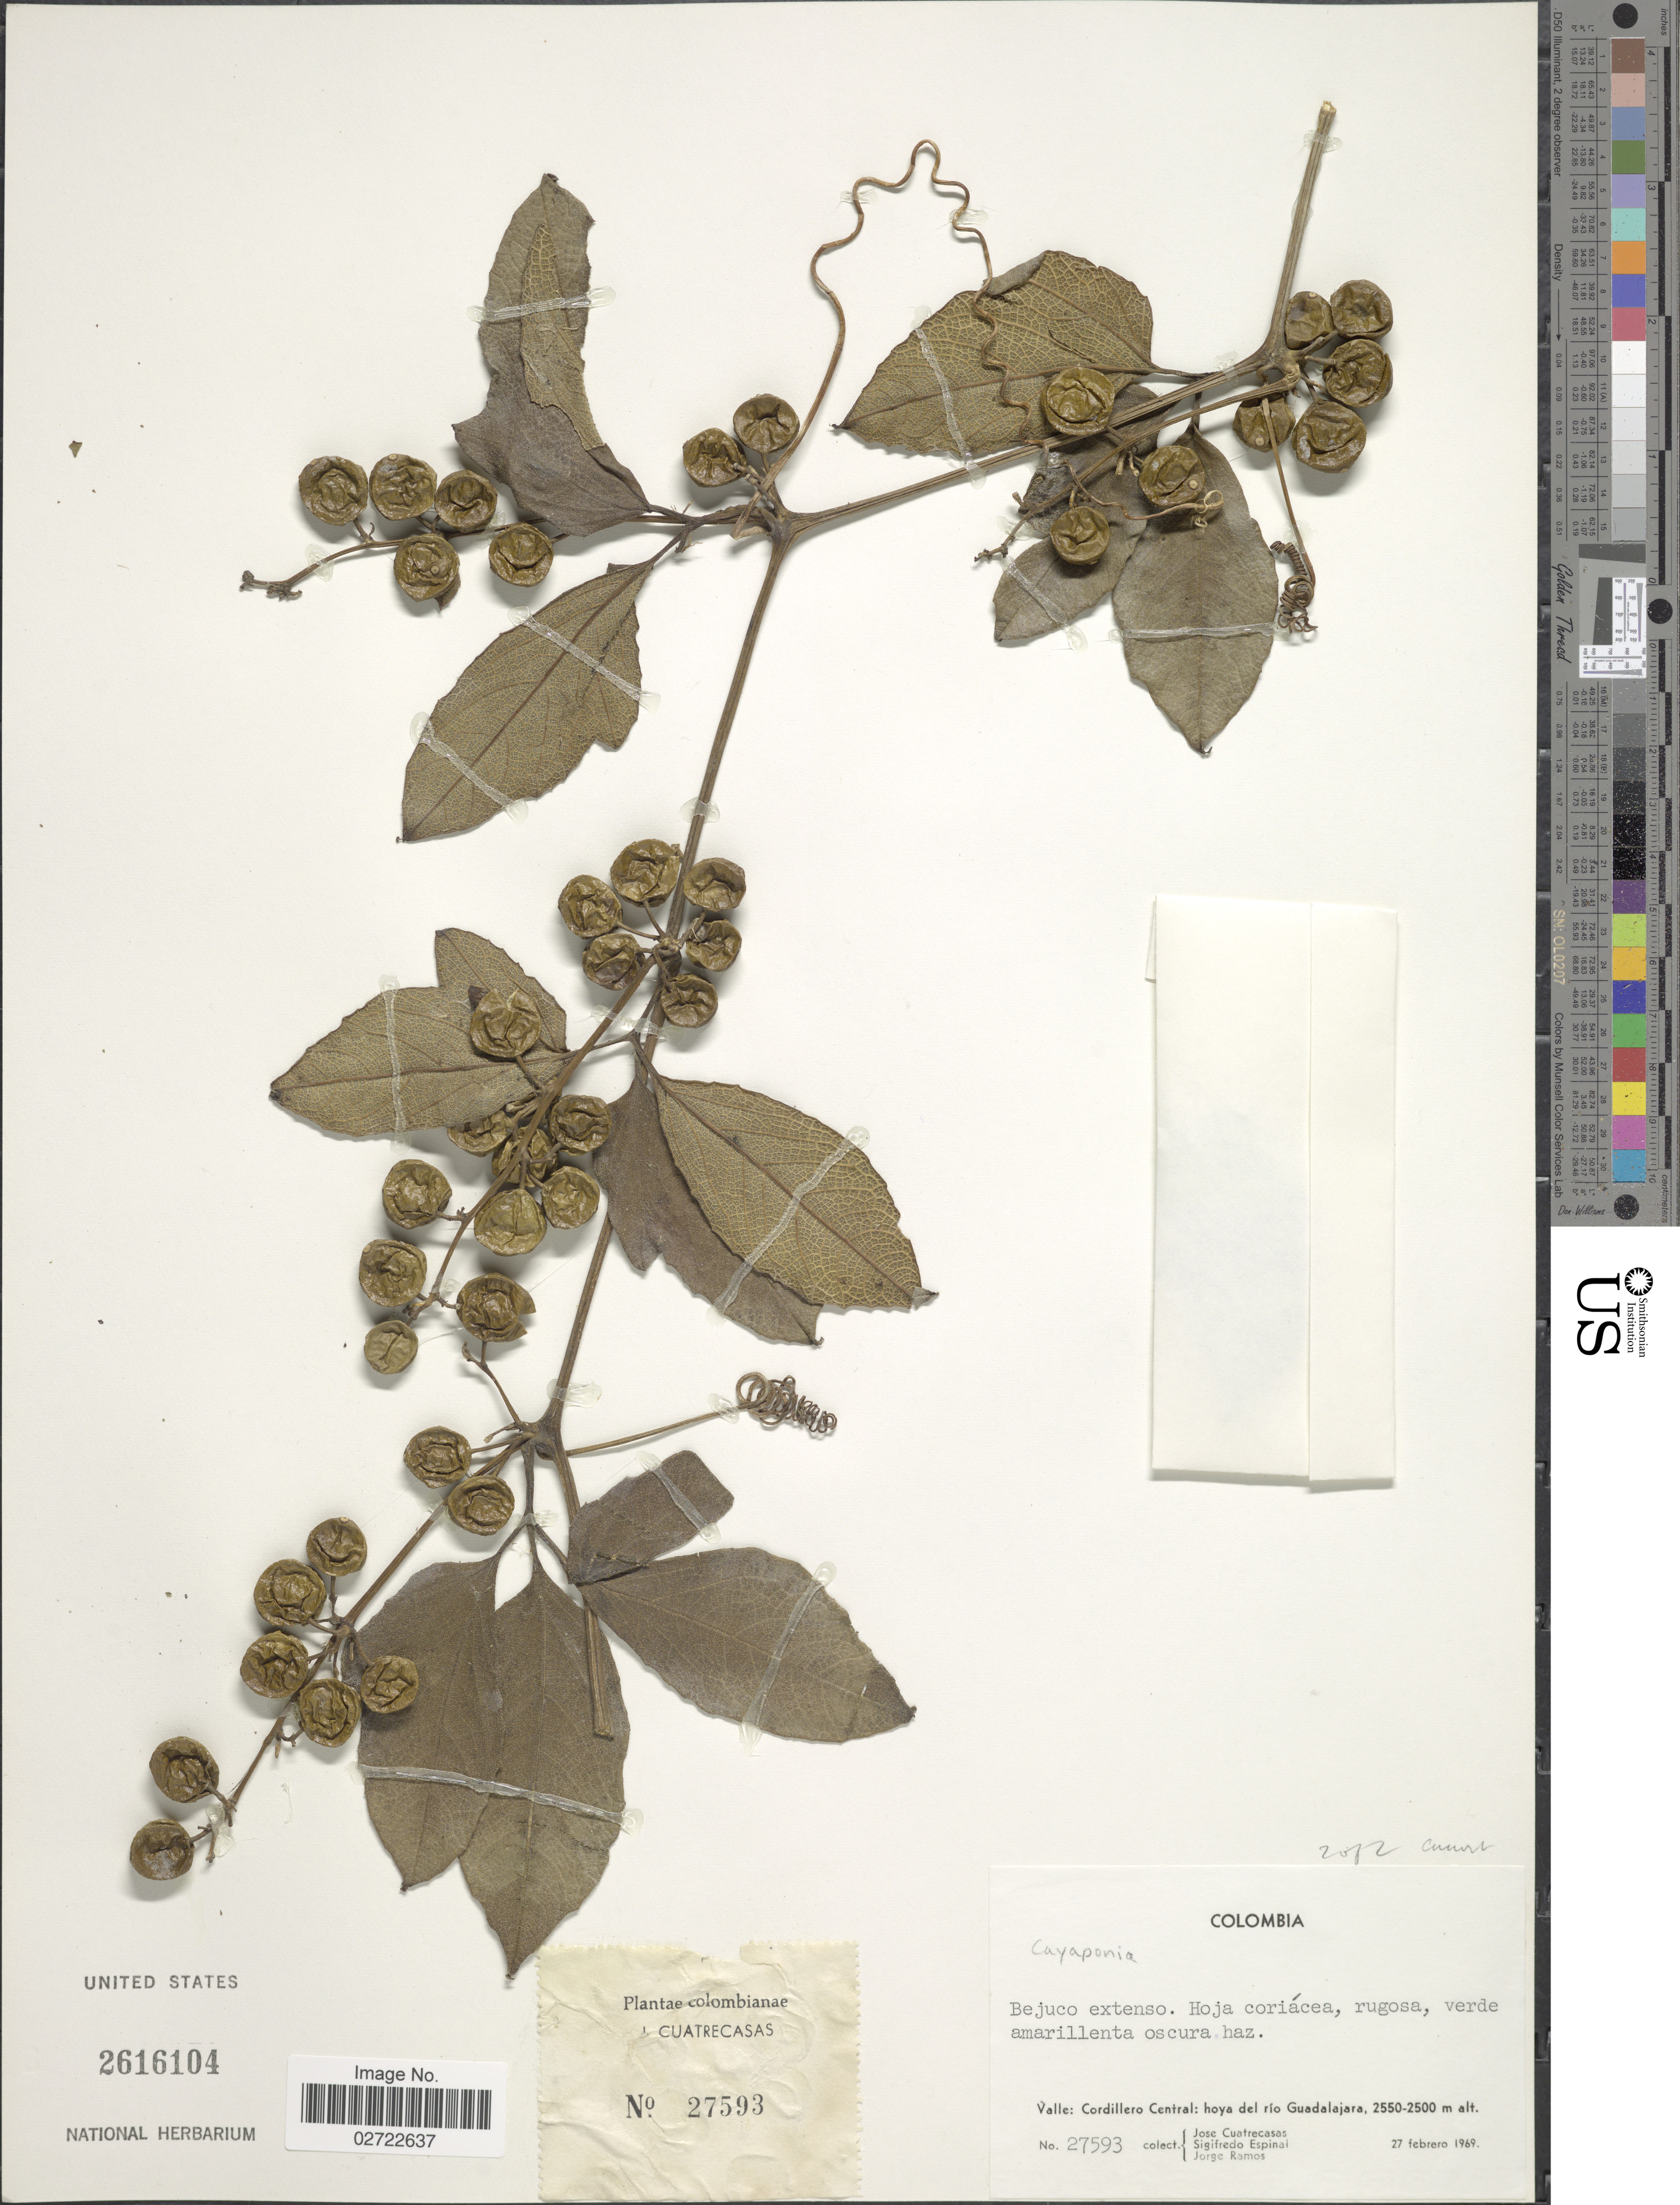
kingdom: Plantae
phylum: Tracheophyta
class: Magnoliopsida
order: Cucurbitales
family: Cucurbitaceae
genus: Cayaponia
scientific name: Cayaponia buraeavii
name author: Cogn.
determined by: Nee, Michael H.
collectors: J. Cuatrecasas, S. Espinal & J. Ramos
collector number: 27593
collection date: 1969-02-27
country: Colombia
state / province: Valle del Cauca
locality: Valle: Cordillera Central: hoya del rio Guadalajara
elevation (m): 2500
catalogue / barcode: US 2616104